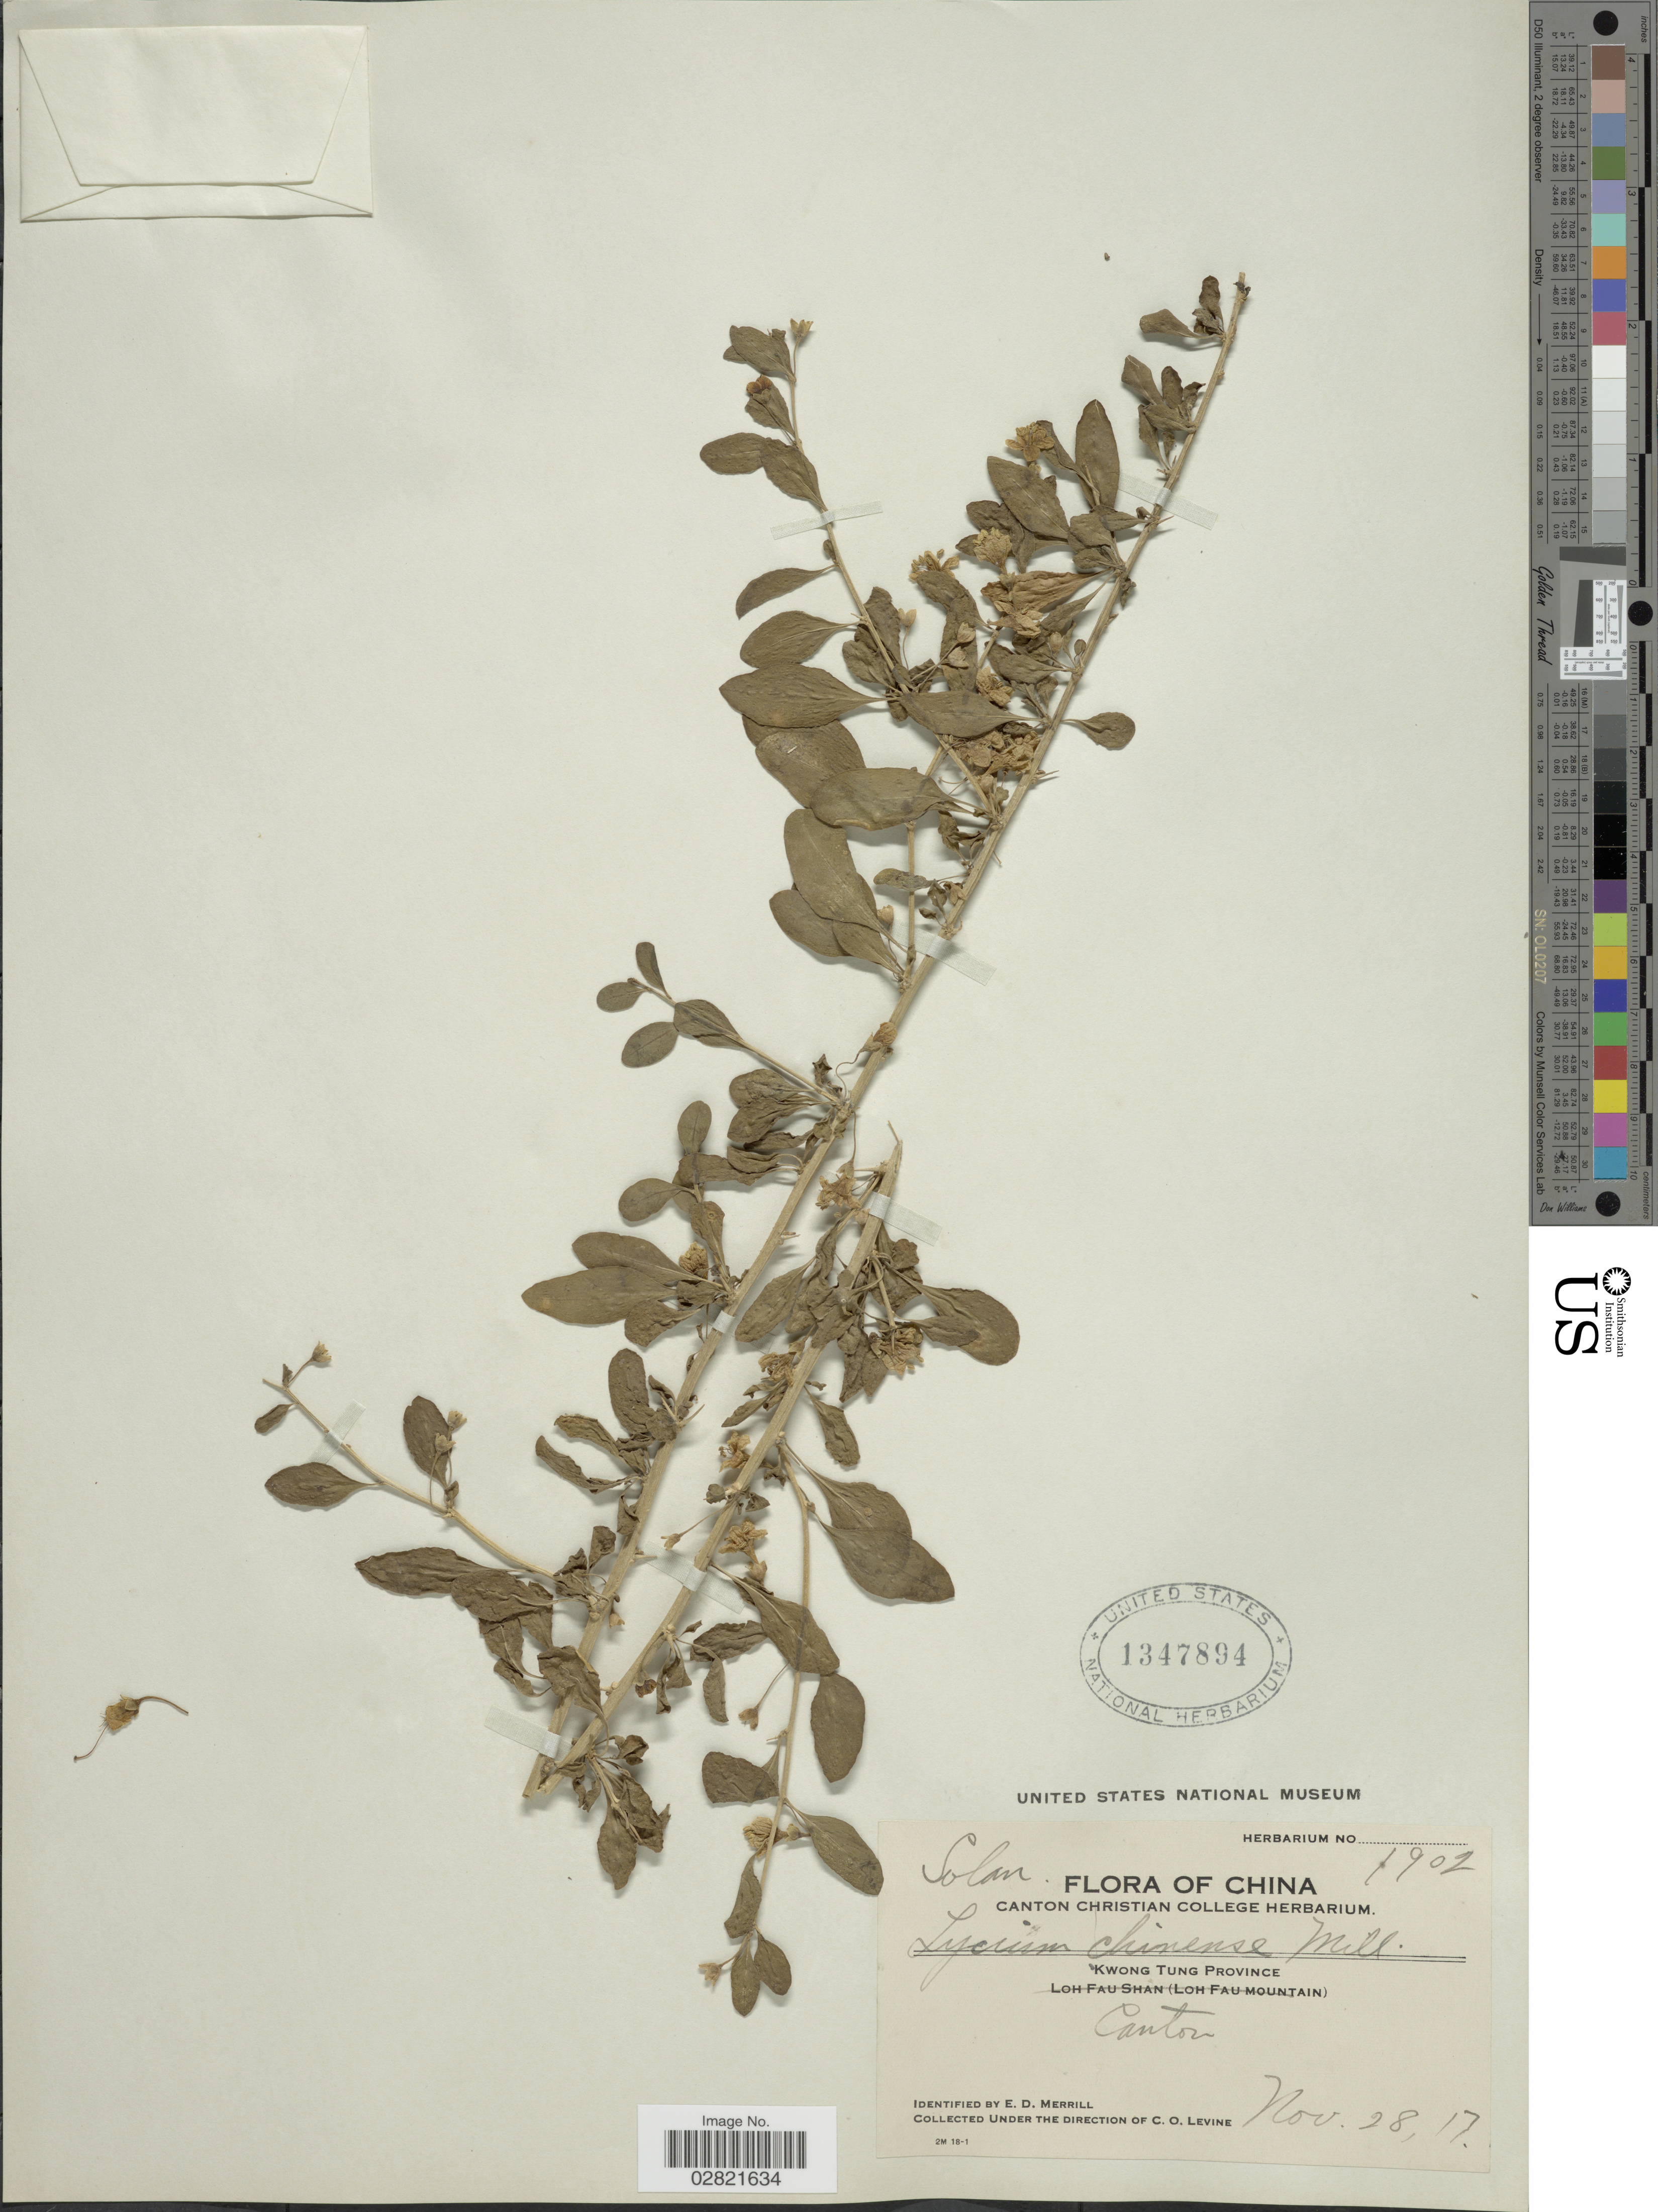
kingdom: Plantae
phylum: Tracheophyta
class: Magnoliopsida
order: Solanales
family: Solanaceae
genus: Lycium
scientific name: Lycium chinense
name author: Mill.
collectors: C. O. Levine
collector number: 1902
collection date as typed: Transcribed d/m/y: 28/11/17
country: China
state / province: Guangdong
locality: Kwong Tung Province. Canton.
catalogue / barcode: US 1347894